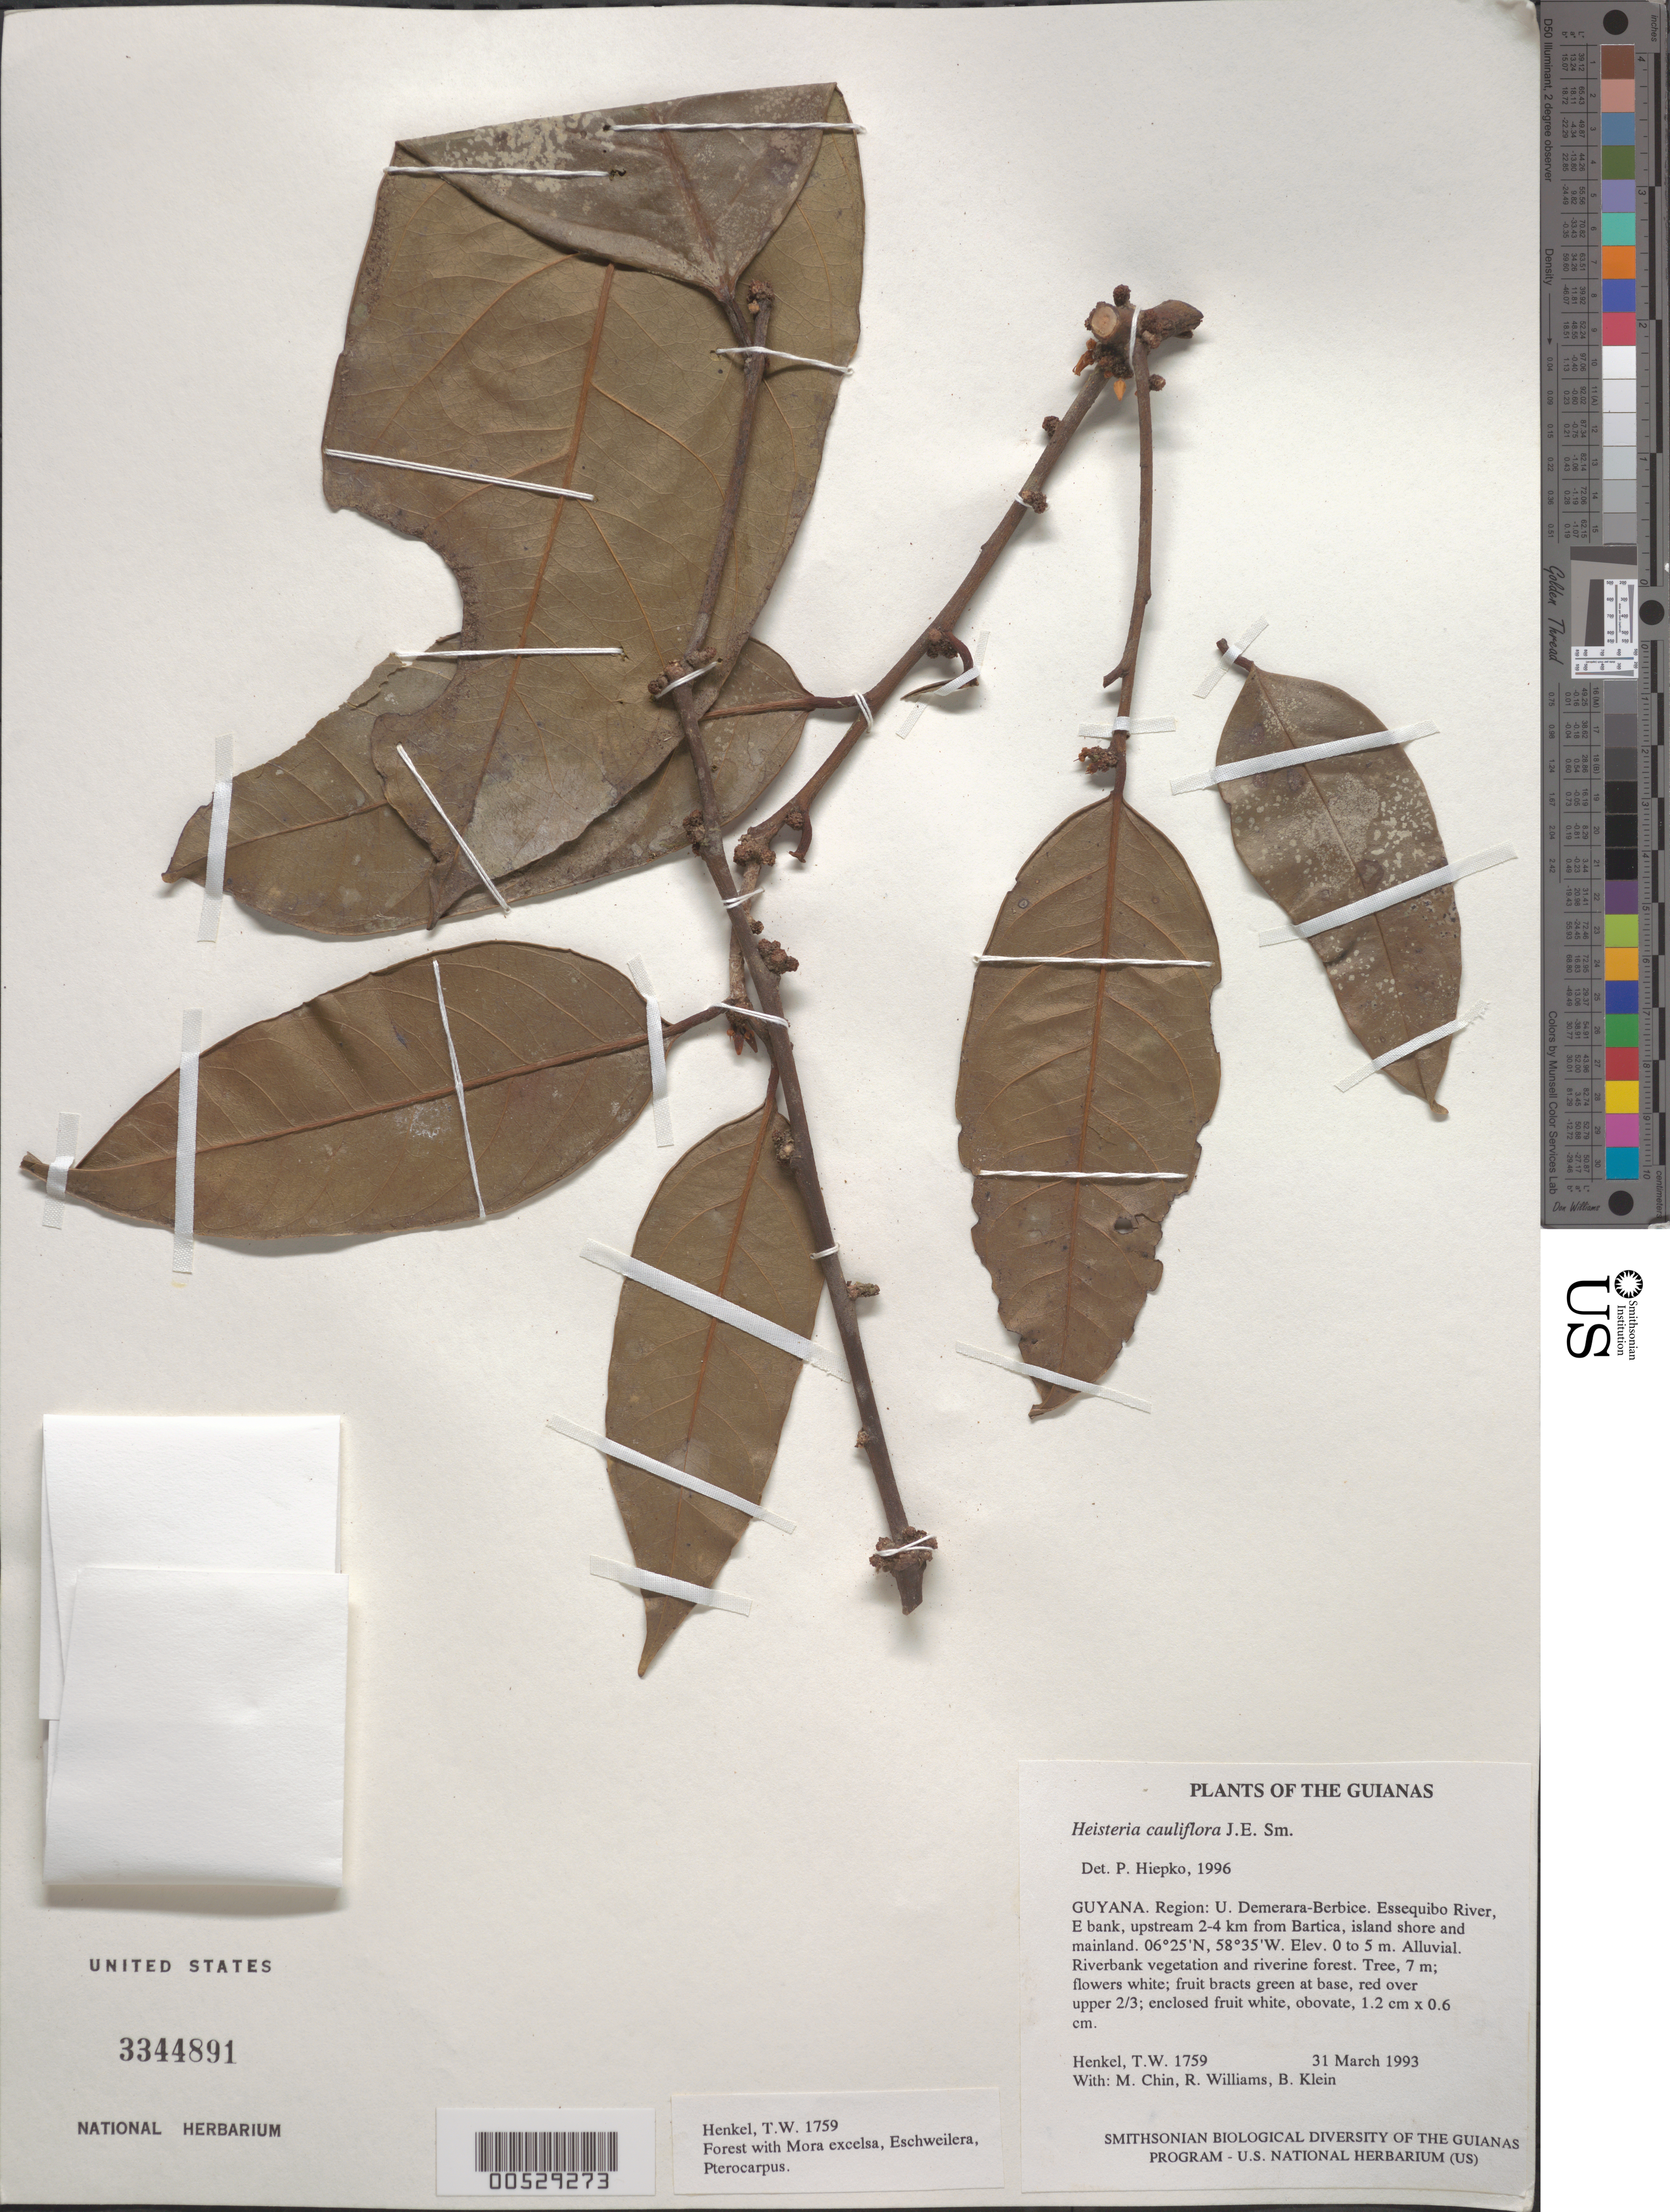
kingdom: Plantae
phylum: Tracheophyta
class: Magnoliopsida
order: Santalales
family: Erythropalaceae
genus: Heisteria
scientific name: Heisteria cauliflora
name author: Sm.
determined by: Hiepko, P. H.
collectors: T. Henkel, M. Chin, R. Williams & B. Klein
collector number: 1759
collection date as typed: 31 March 1993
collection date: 1993-03-31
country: Guyana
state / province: U. Demerara-Berbice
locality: Essequibo River, E bank, upstream 2-4 km from Bartica, island shore and mainland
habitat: Alluvial. Riverbank vegetation and riverine forest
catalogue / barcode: US 3344891